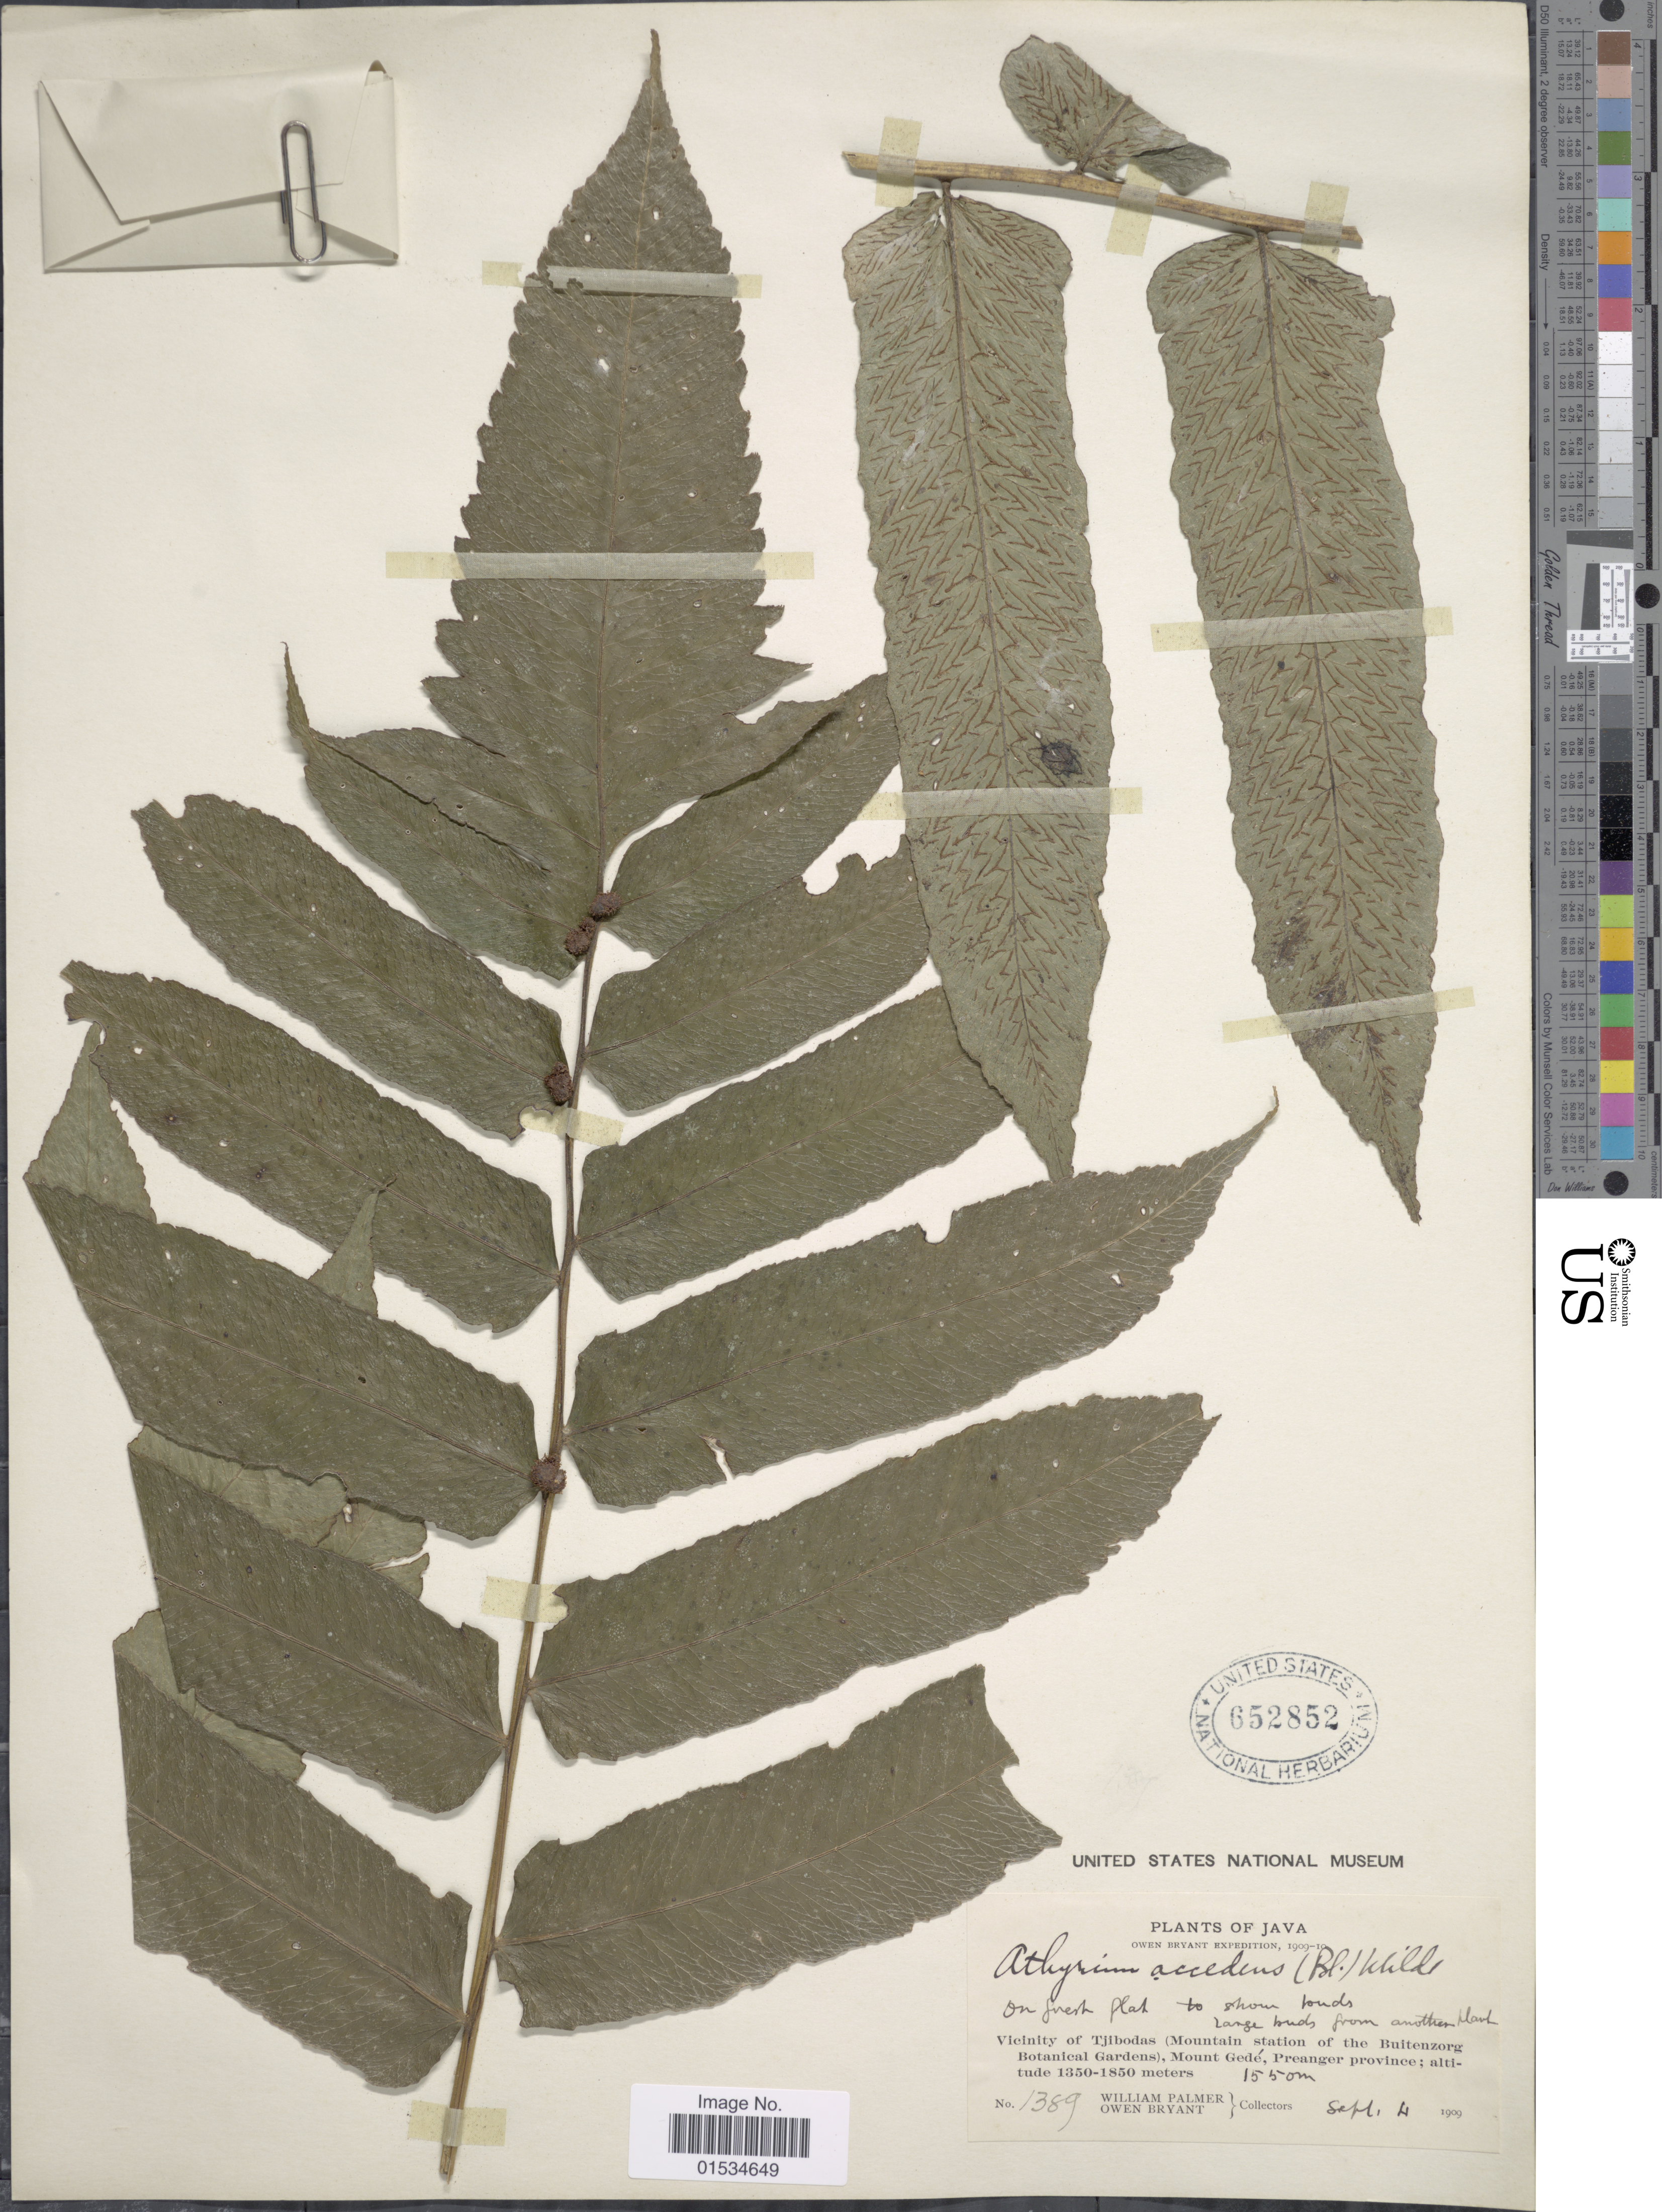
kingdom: Plantae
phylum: Tracheophyta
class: Polypodiopsida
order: Polypodiales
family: Athyriaceae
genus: Diplazium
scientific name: Diplazium accendens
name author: Blume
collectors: W. Palmer & O. Bryant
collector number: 1389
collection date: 1909-09-04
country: Indonesia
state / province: Java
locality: Vicinity of Tjibodas (Mountain station of the Buitenzorg Botanical Gardens), Mount Gedé, Peanger Province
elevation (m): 1550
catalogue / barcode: US 652852